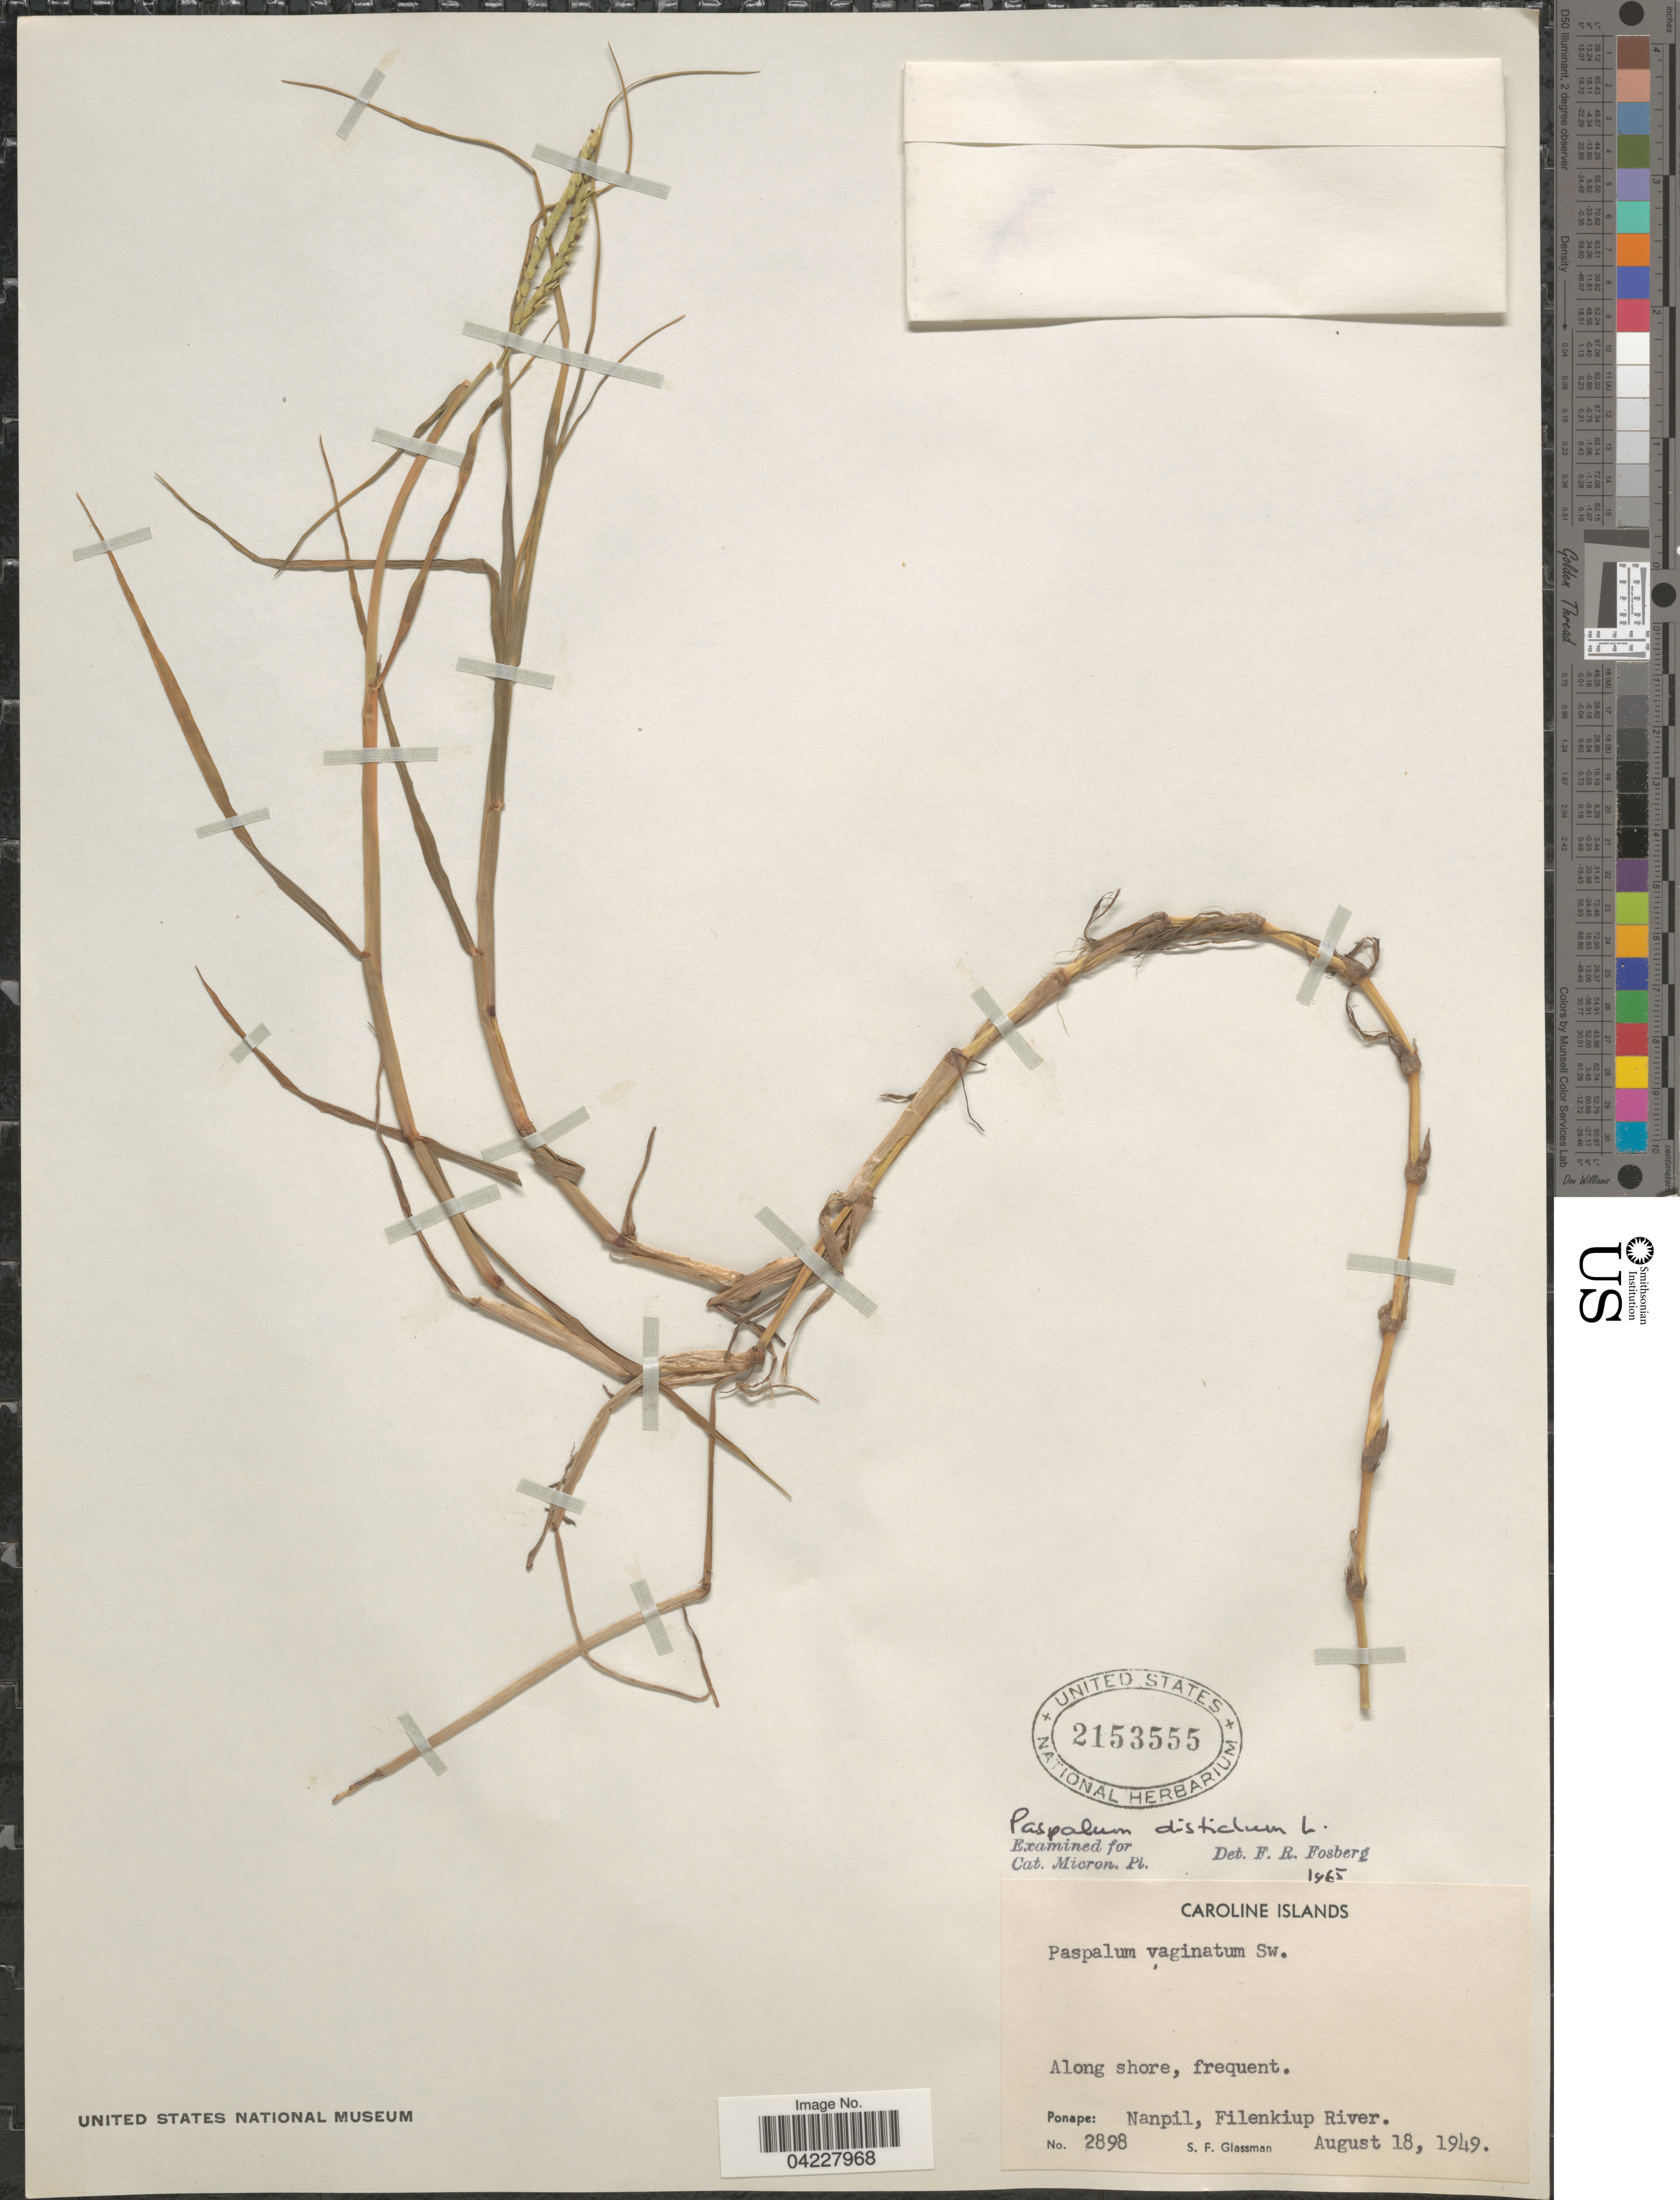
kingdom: Plantae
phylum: Tracheophyta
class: Liliopsida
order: Poales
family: Poaceae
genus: Paspalum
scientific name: Paspalum distichum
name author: L.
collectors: S. F. Glassman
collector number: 2898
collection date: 1949-08-18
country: Micronesia, Federated States of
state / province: Pohnpei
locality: Caroline Islands. Ponape: Nanpil, Filenkiup River.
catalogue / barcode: US 2153555